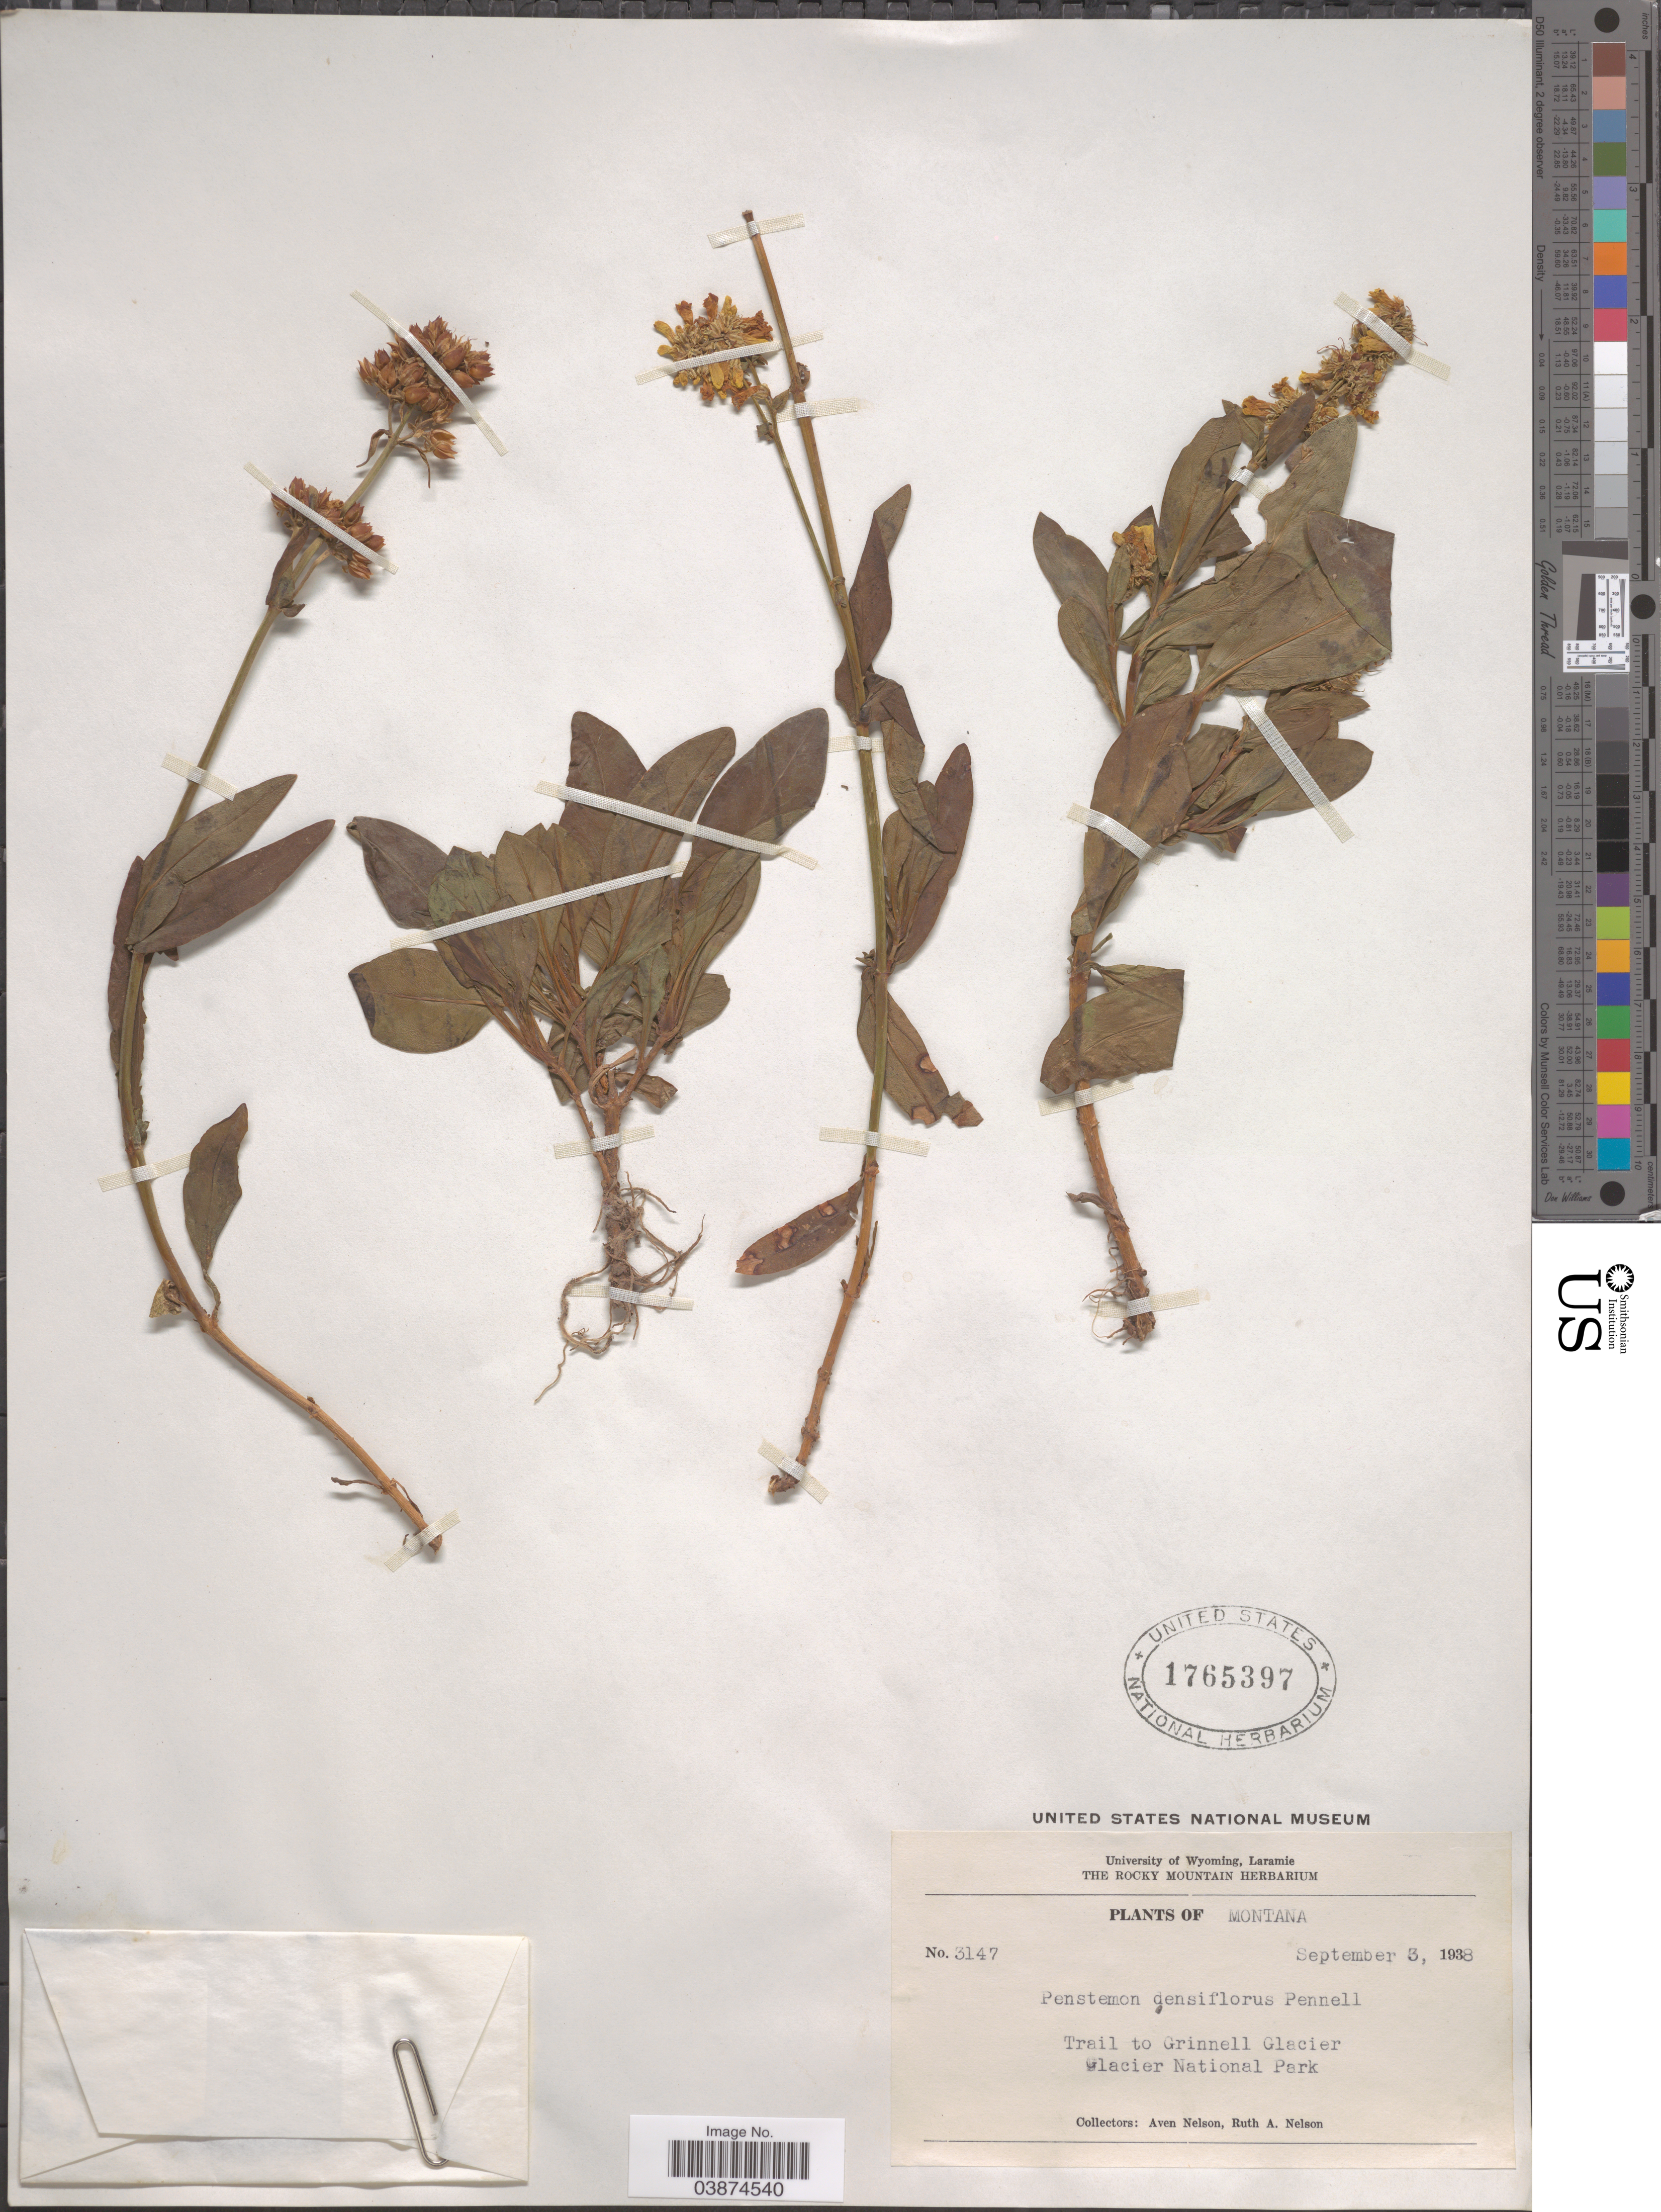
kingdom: Plantae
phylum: Tracheophyta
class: Magnoliopsida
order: Lamiales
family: Plantaginaceae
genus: Penstemon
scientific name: Penstemon densiflorus Pennell sp. nov. ined.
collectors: A. Nelson & R. A. Nelson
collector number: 3147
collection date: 1938-09-03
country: United States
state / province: Missouri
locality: Trail to Grinnell Glacier. Glacier National Park.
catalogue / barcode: US 1765397